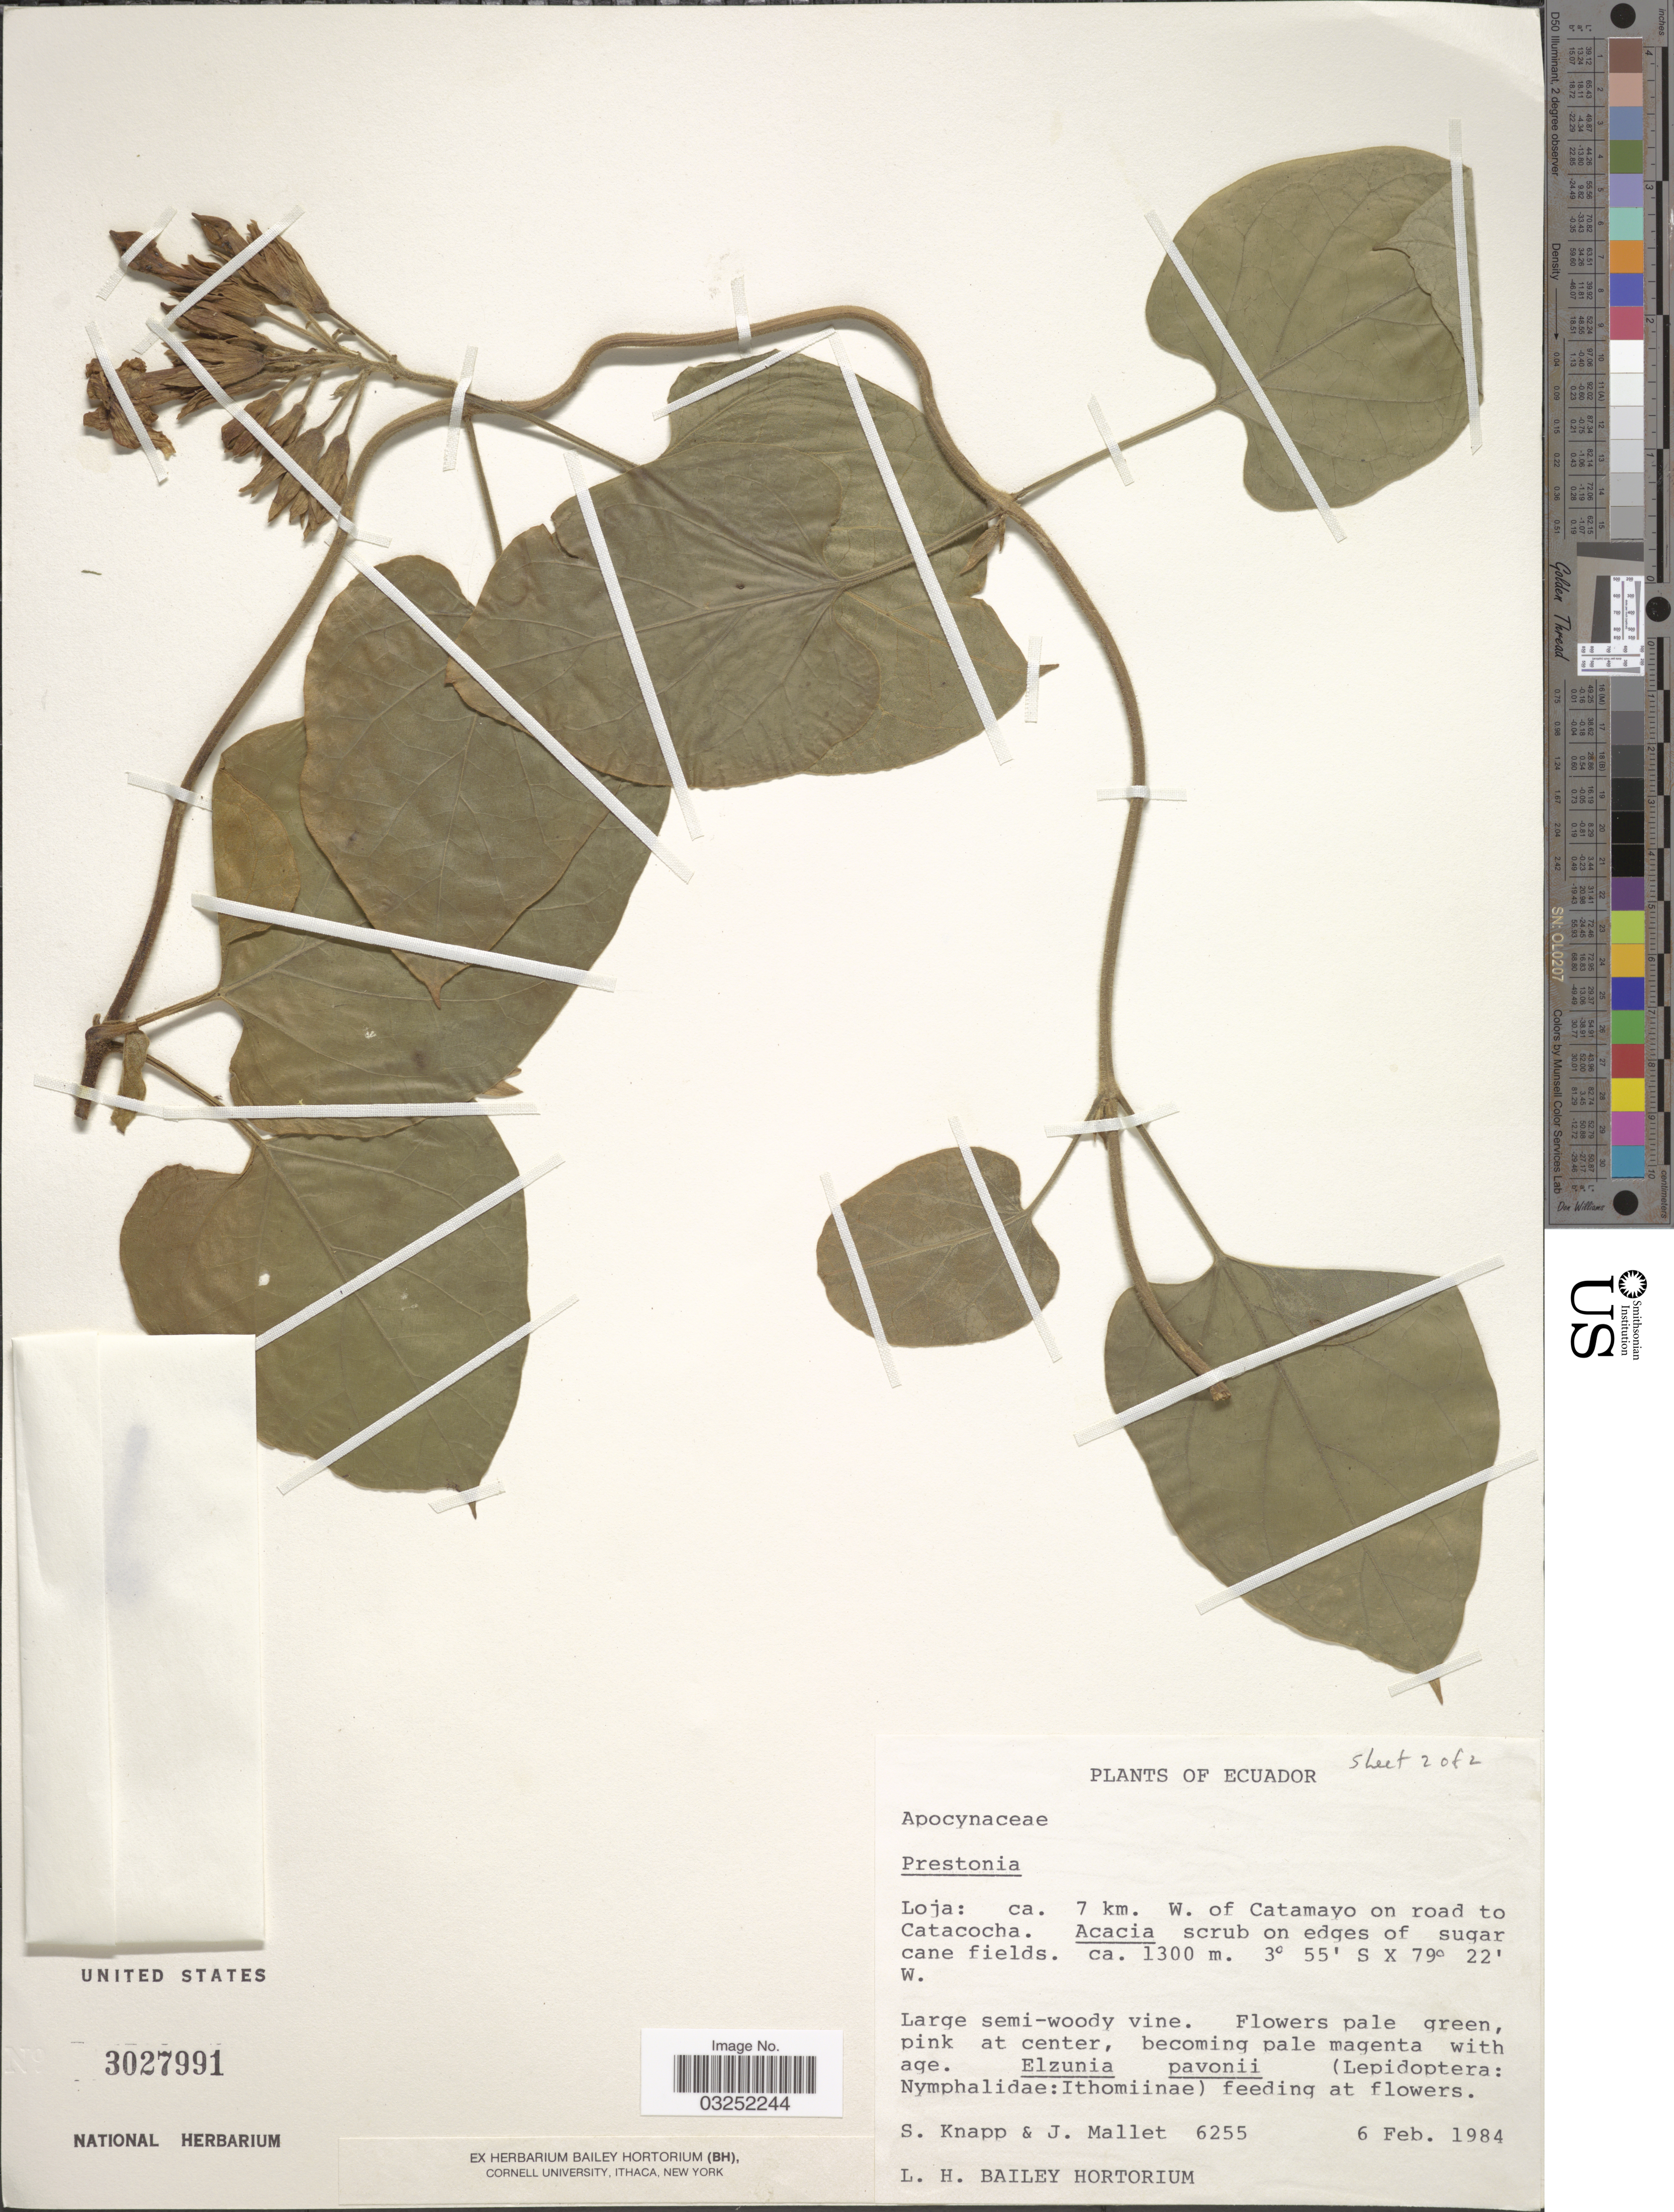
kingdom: Plantae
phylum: Tracheophyta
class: Magnoliopsida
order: Gentianales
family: Apocynaceae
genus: Prestonia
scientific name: Prestonia sp.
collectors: S. Knapp & J. Mallet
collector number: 6255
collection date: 1984-02-06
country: Ecuador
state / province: Loja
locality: Ca. 7km. W. of Catamayo on road to Catacocha.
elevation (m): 1300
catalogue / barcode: US 3027991